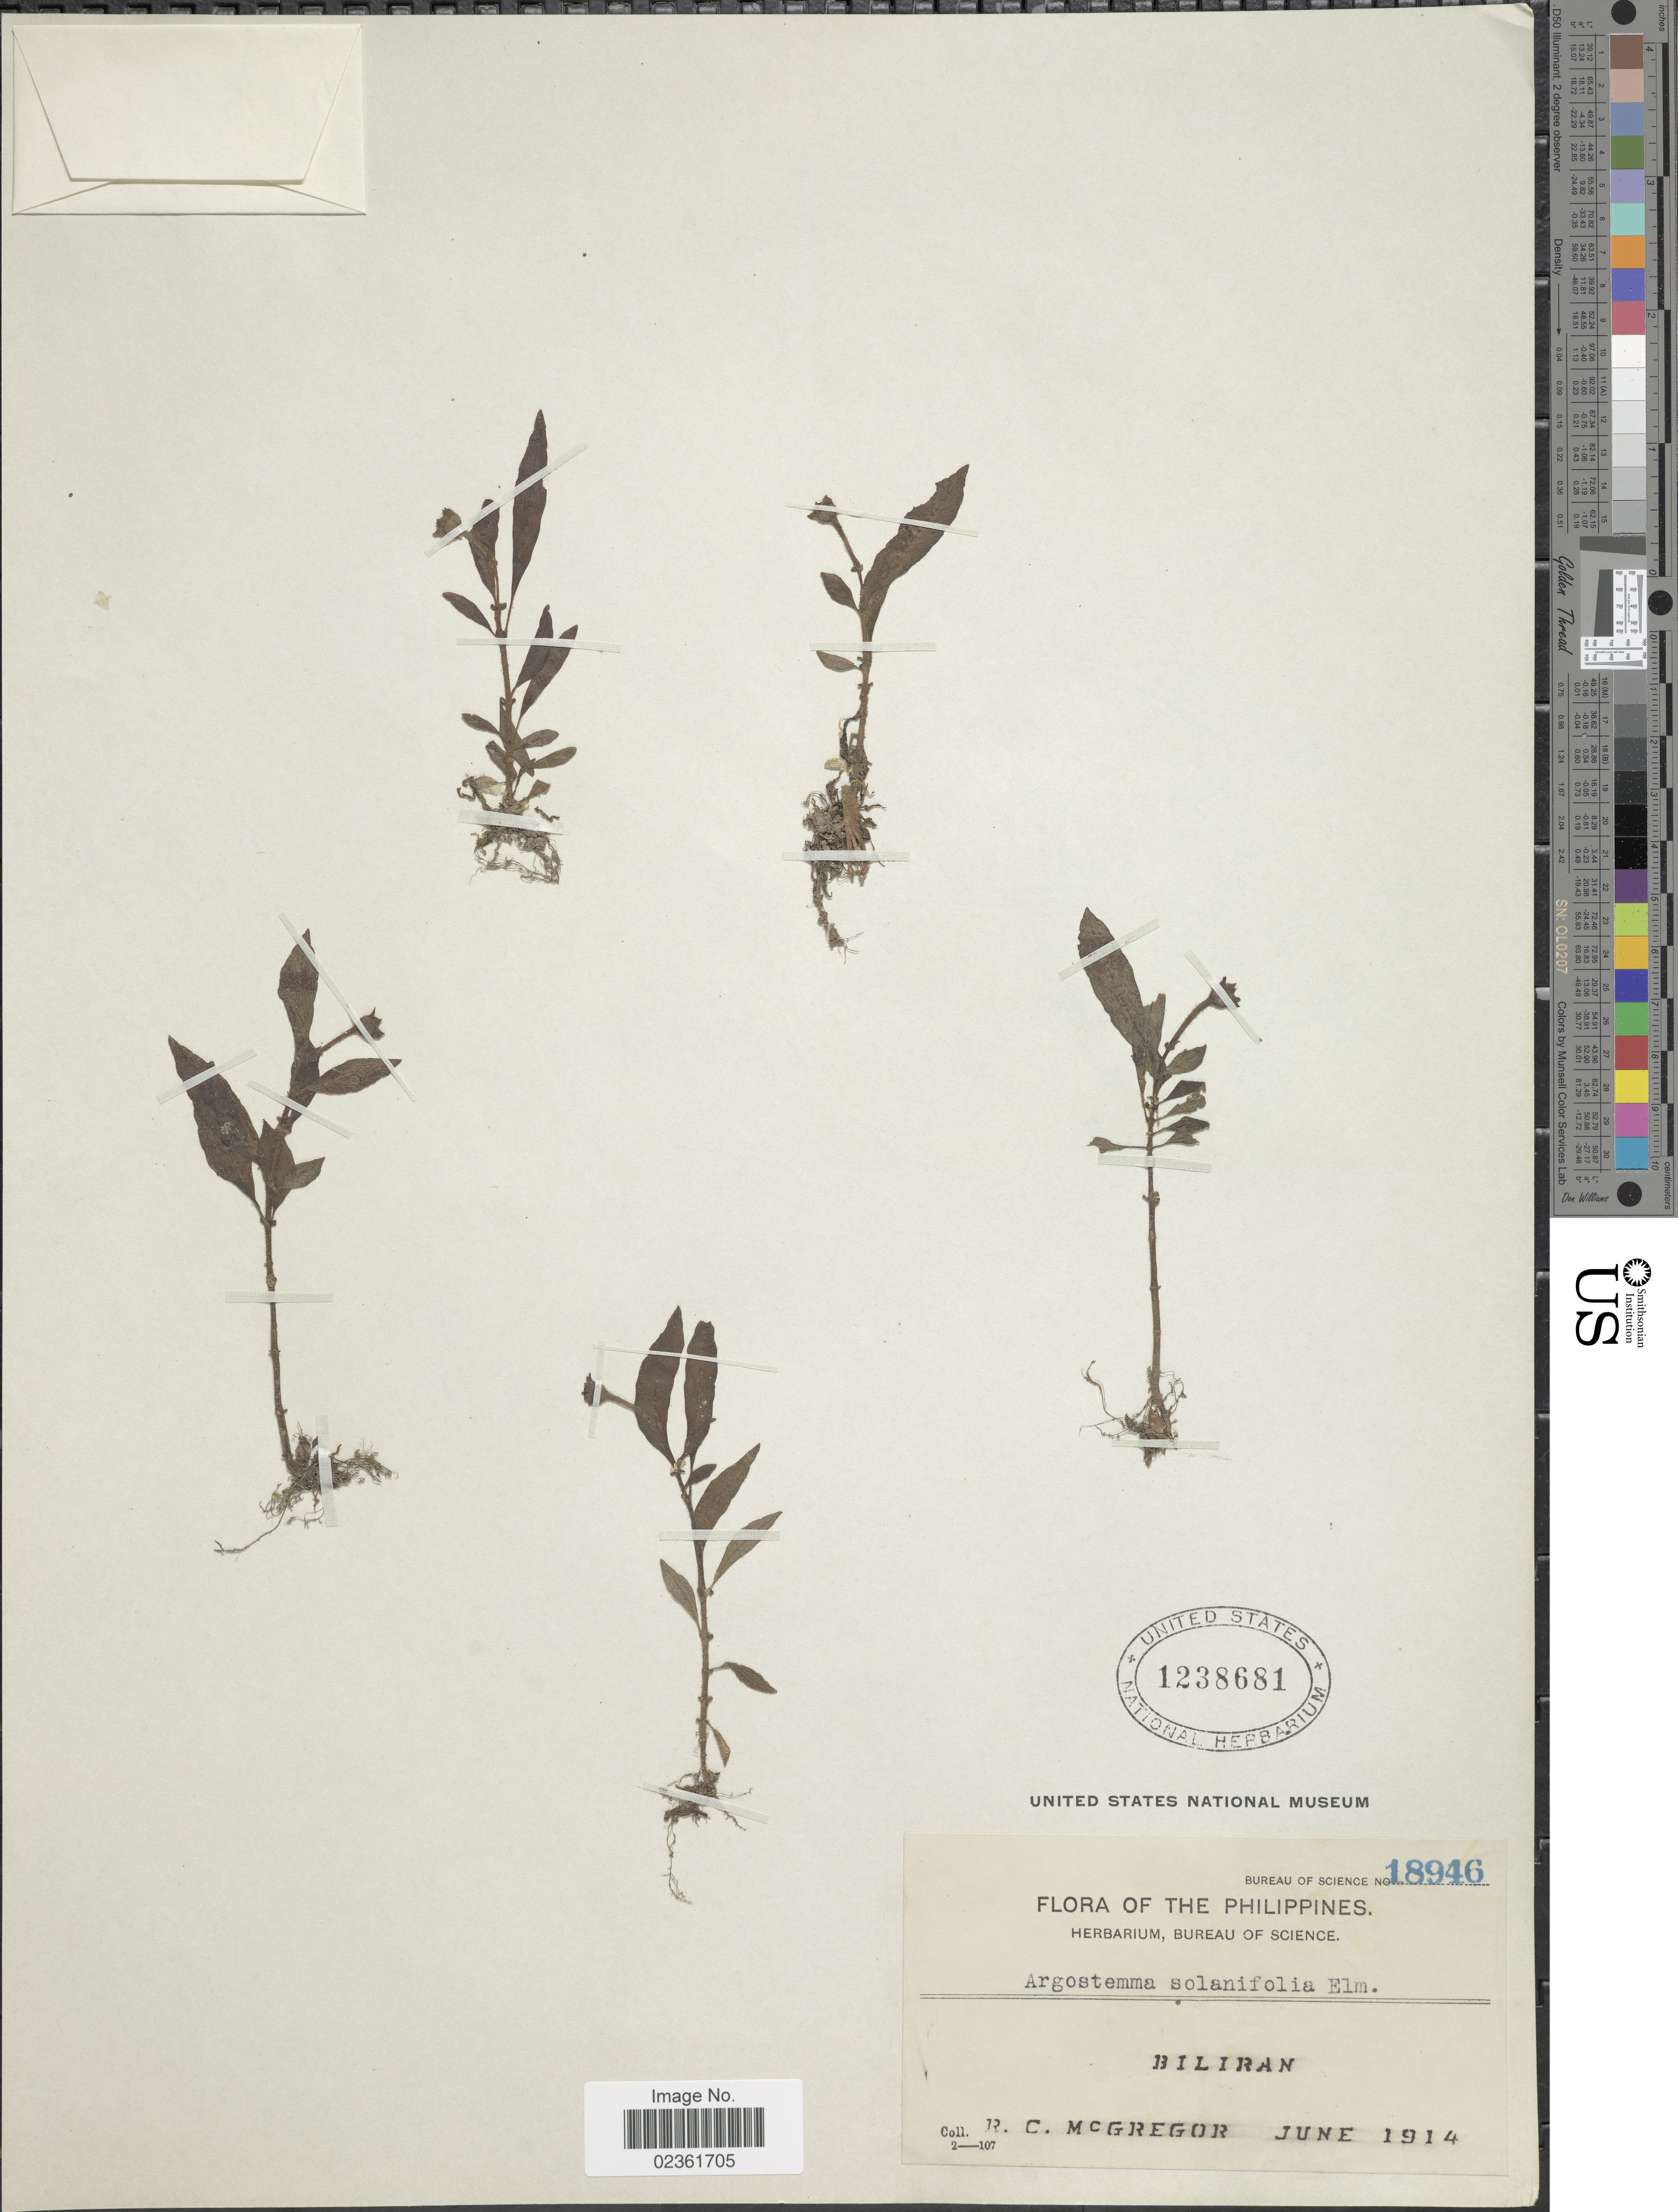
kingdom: Plantae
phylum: Tracheophyta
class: Magnoliopsida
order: Gentianales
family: Rubiaceae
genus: Argostemma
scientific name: Argostemma solaniflorum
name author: Elmer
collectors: R. C. McGregor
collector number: Bureau of Science 18946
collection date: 1914-06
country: Philippines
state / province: Eastern Visayas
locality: Biliran.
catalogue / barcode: US 1238681